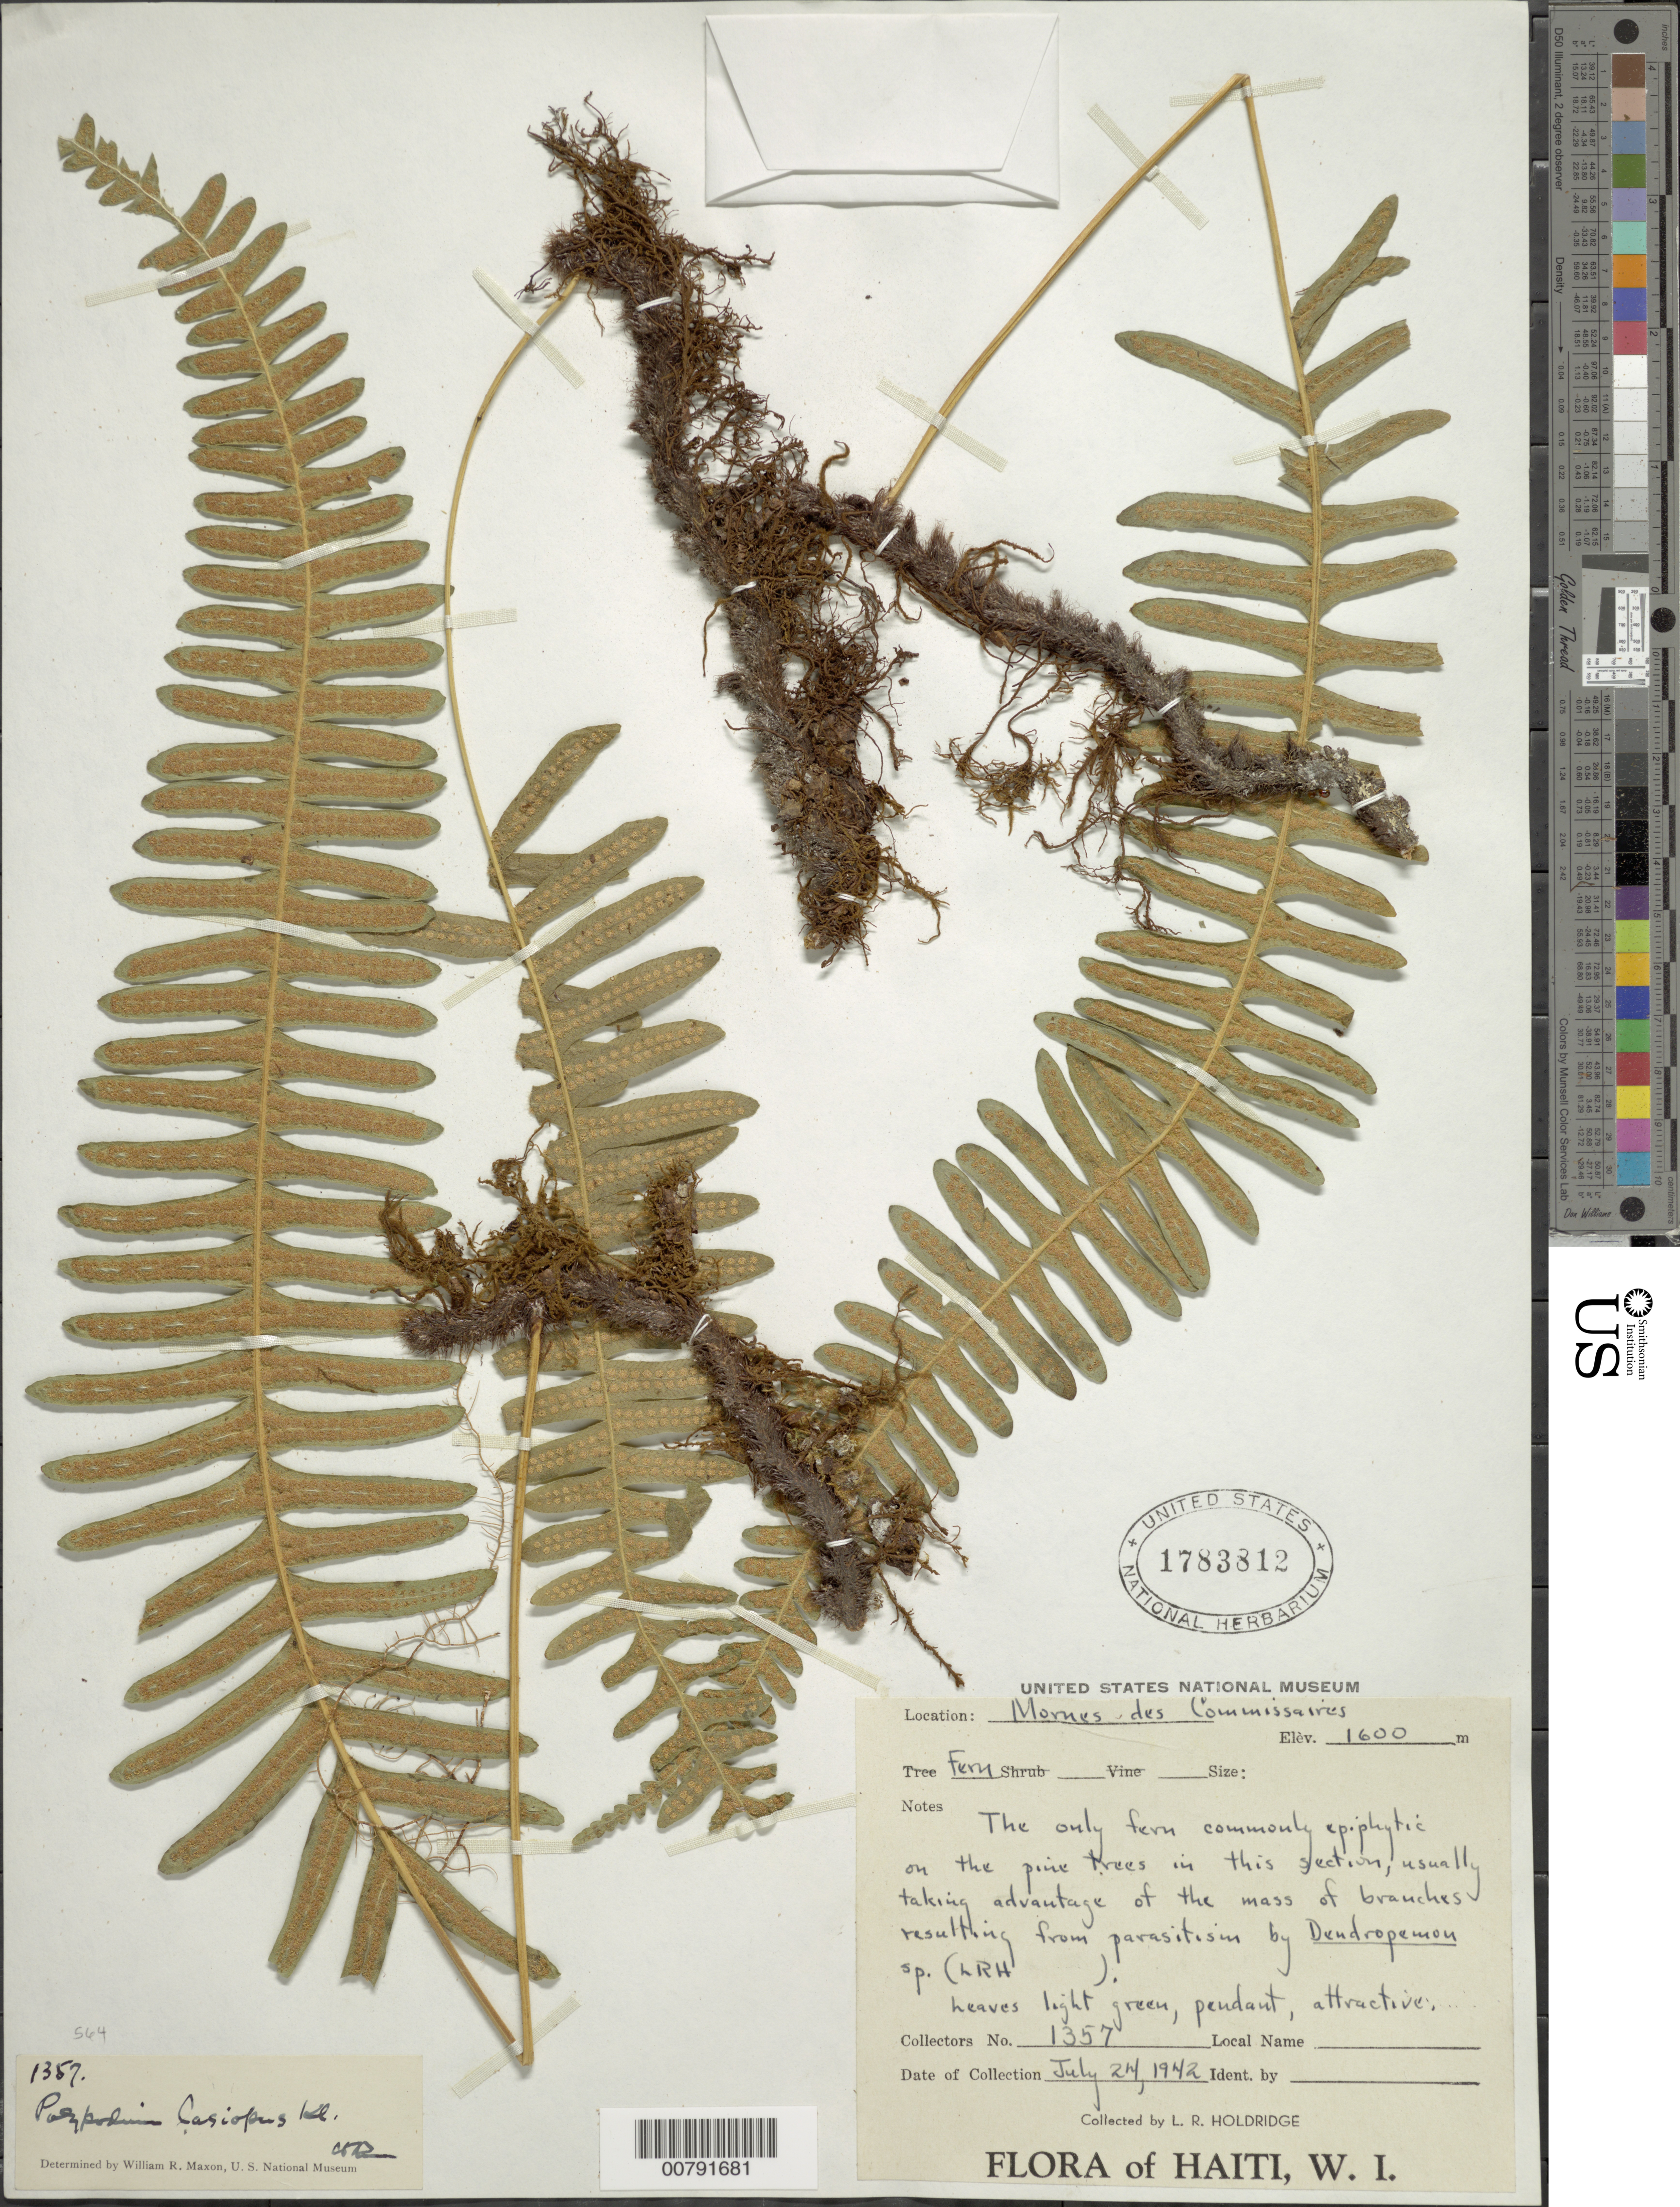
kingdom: Plantae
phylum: Tracheophyta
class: Polypodiopsida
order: Polypodiales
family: Polypodiaceae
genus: Serpocaulon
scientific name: Serpocaulon lasiopus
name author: (Klotzsch) A.R. Sm.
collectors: L. Holdridge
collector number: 1357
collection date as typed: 24 Jul 1942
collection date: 1942-07-24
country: Haiti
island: Hispaniola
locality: Mornes des Commisaires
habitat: On pine trees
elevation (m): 1600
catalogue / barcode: US 1783812